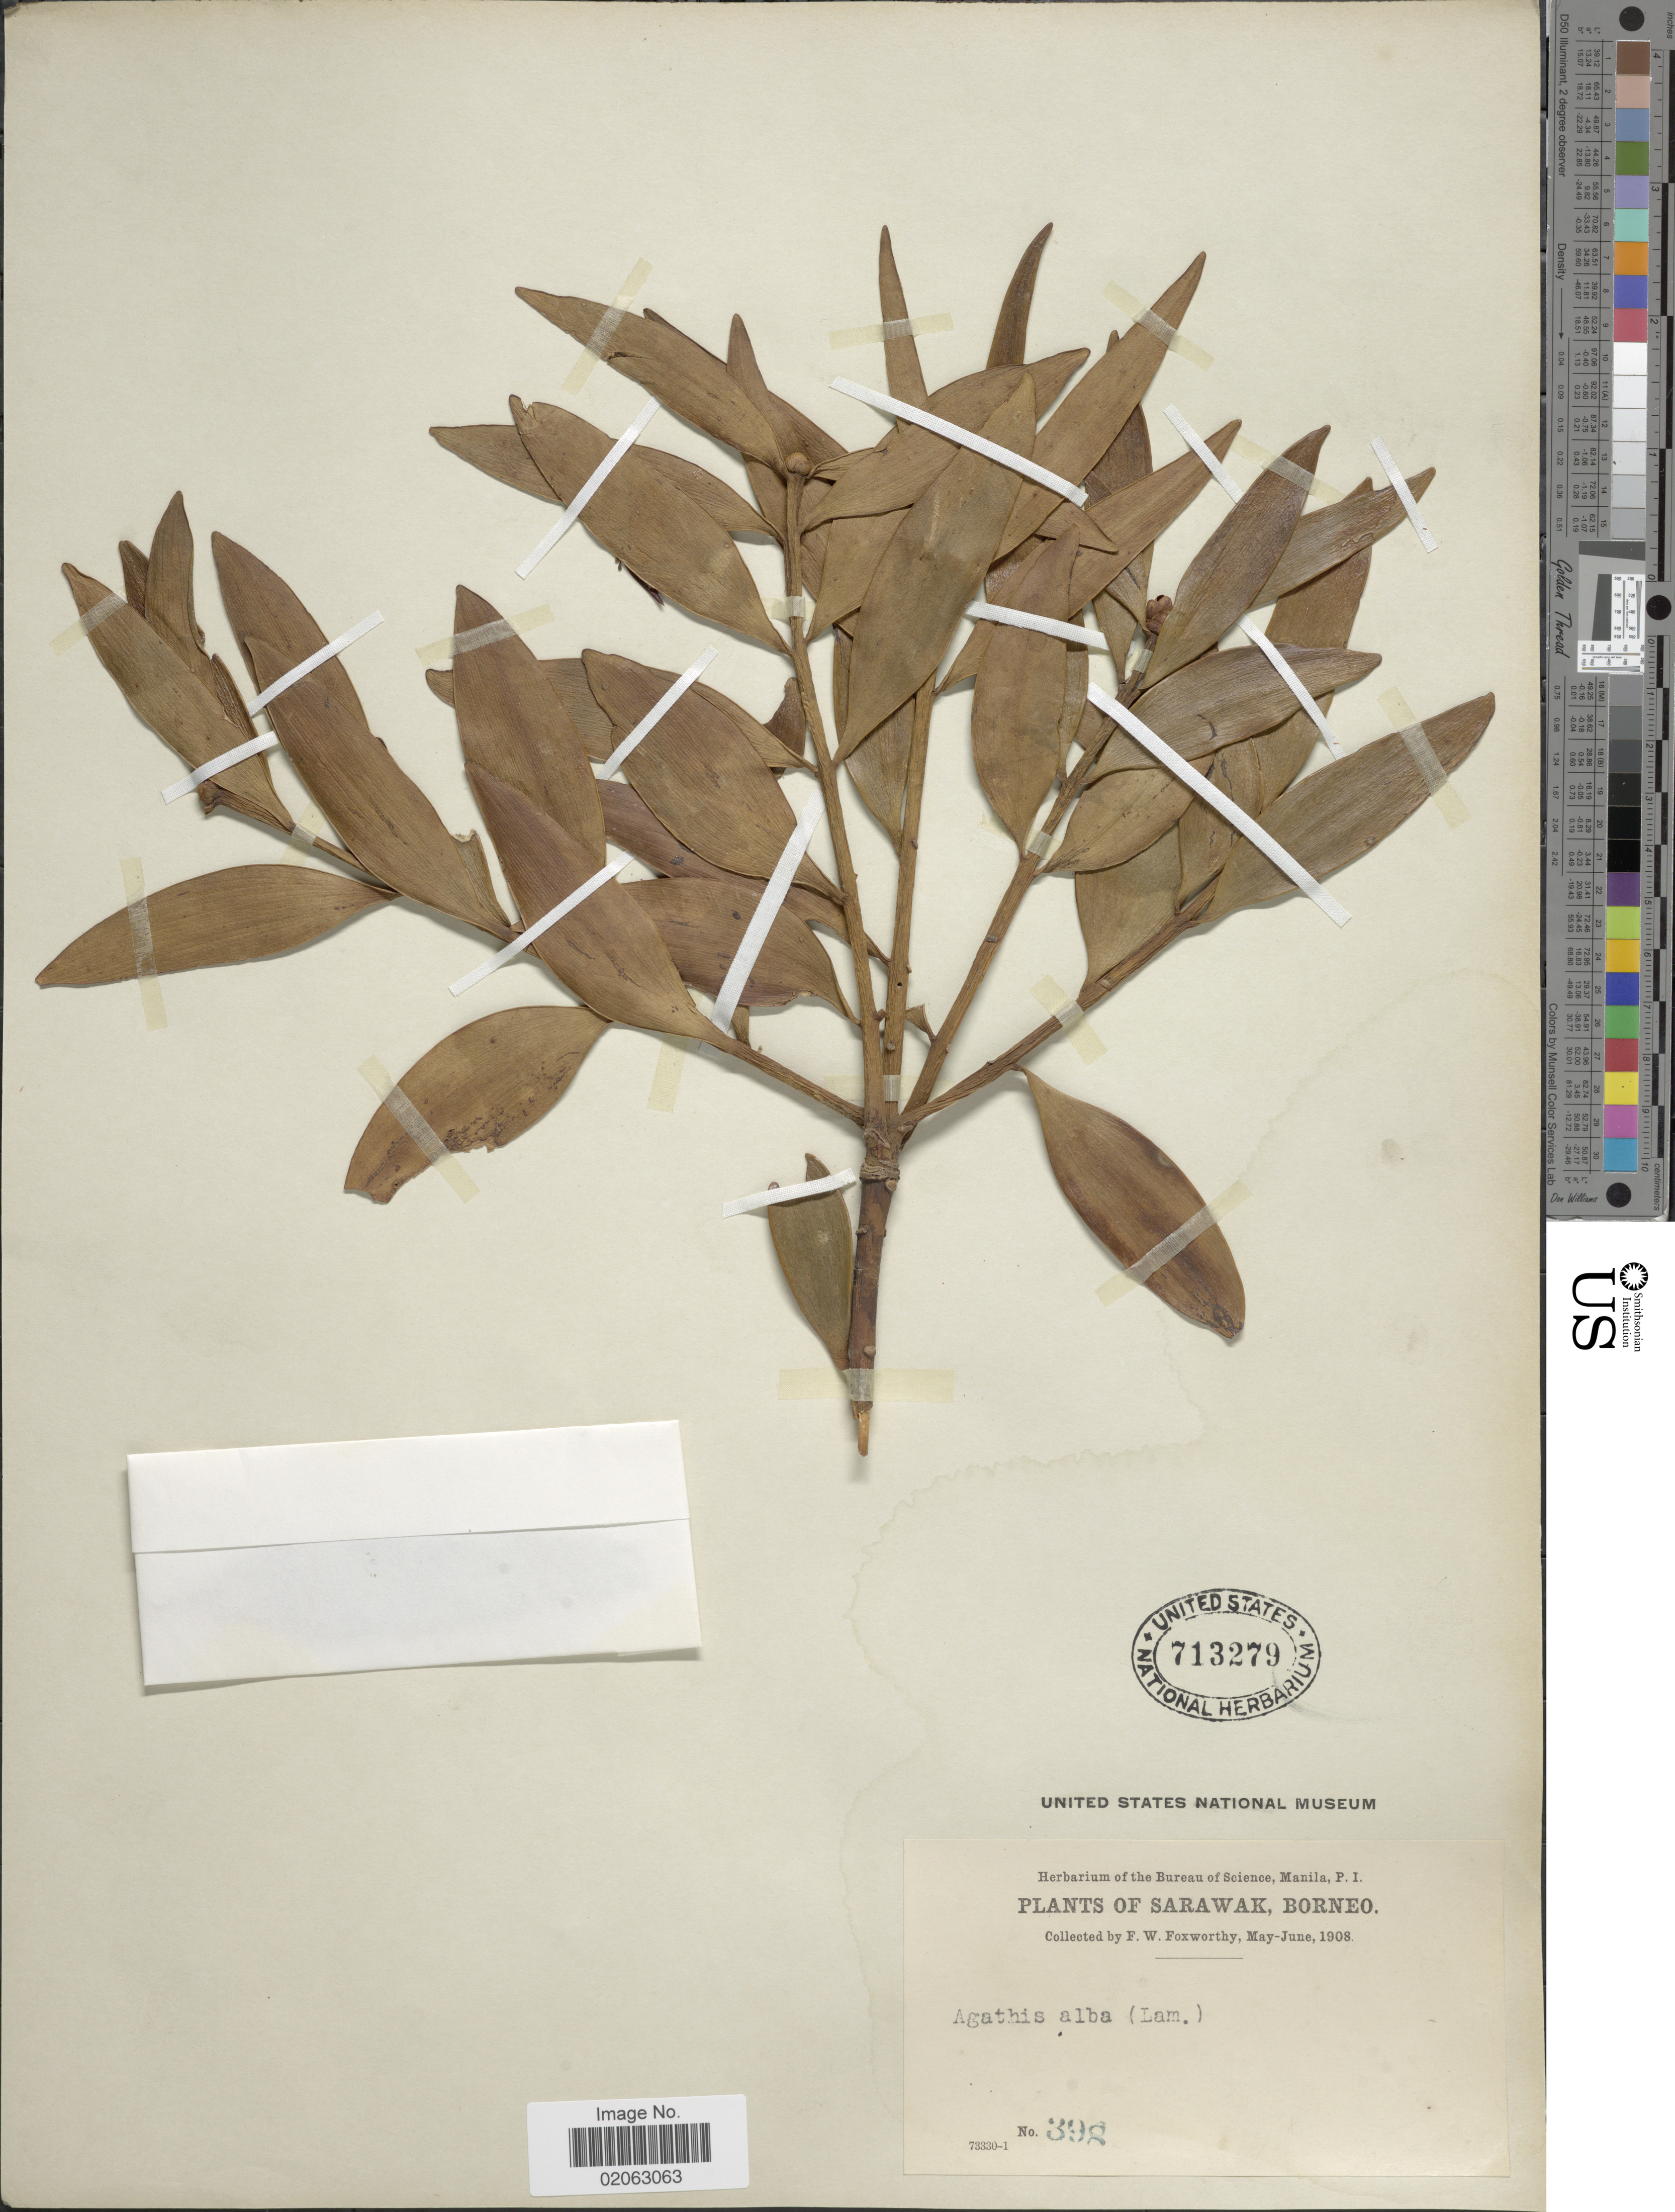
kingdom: Plantae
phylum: Tracheophyta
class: Pinopsida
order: Pinales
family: Araucariaceae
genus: Agathis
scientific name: Agathis dammara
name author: (Lamb.)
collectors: F. W. Foxworthy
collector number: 398*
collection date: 1908-05/1908-06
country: Malaysia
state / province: Sarawak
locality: Borneo.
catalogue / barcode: US 713279